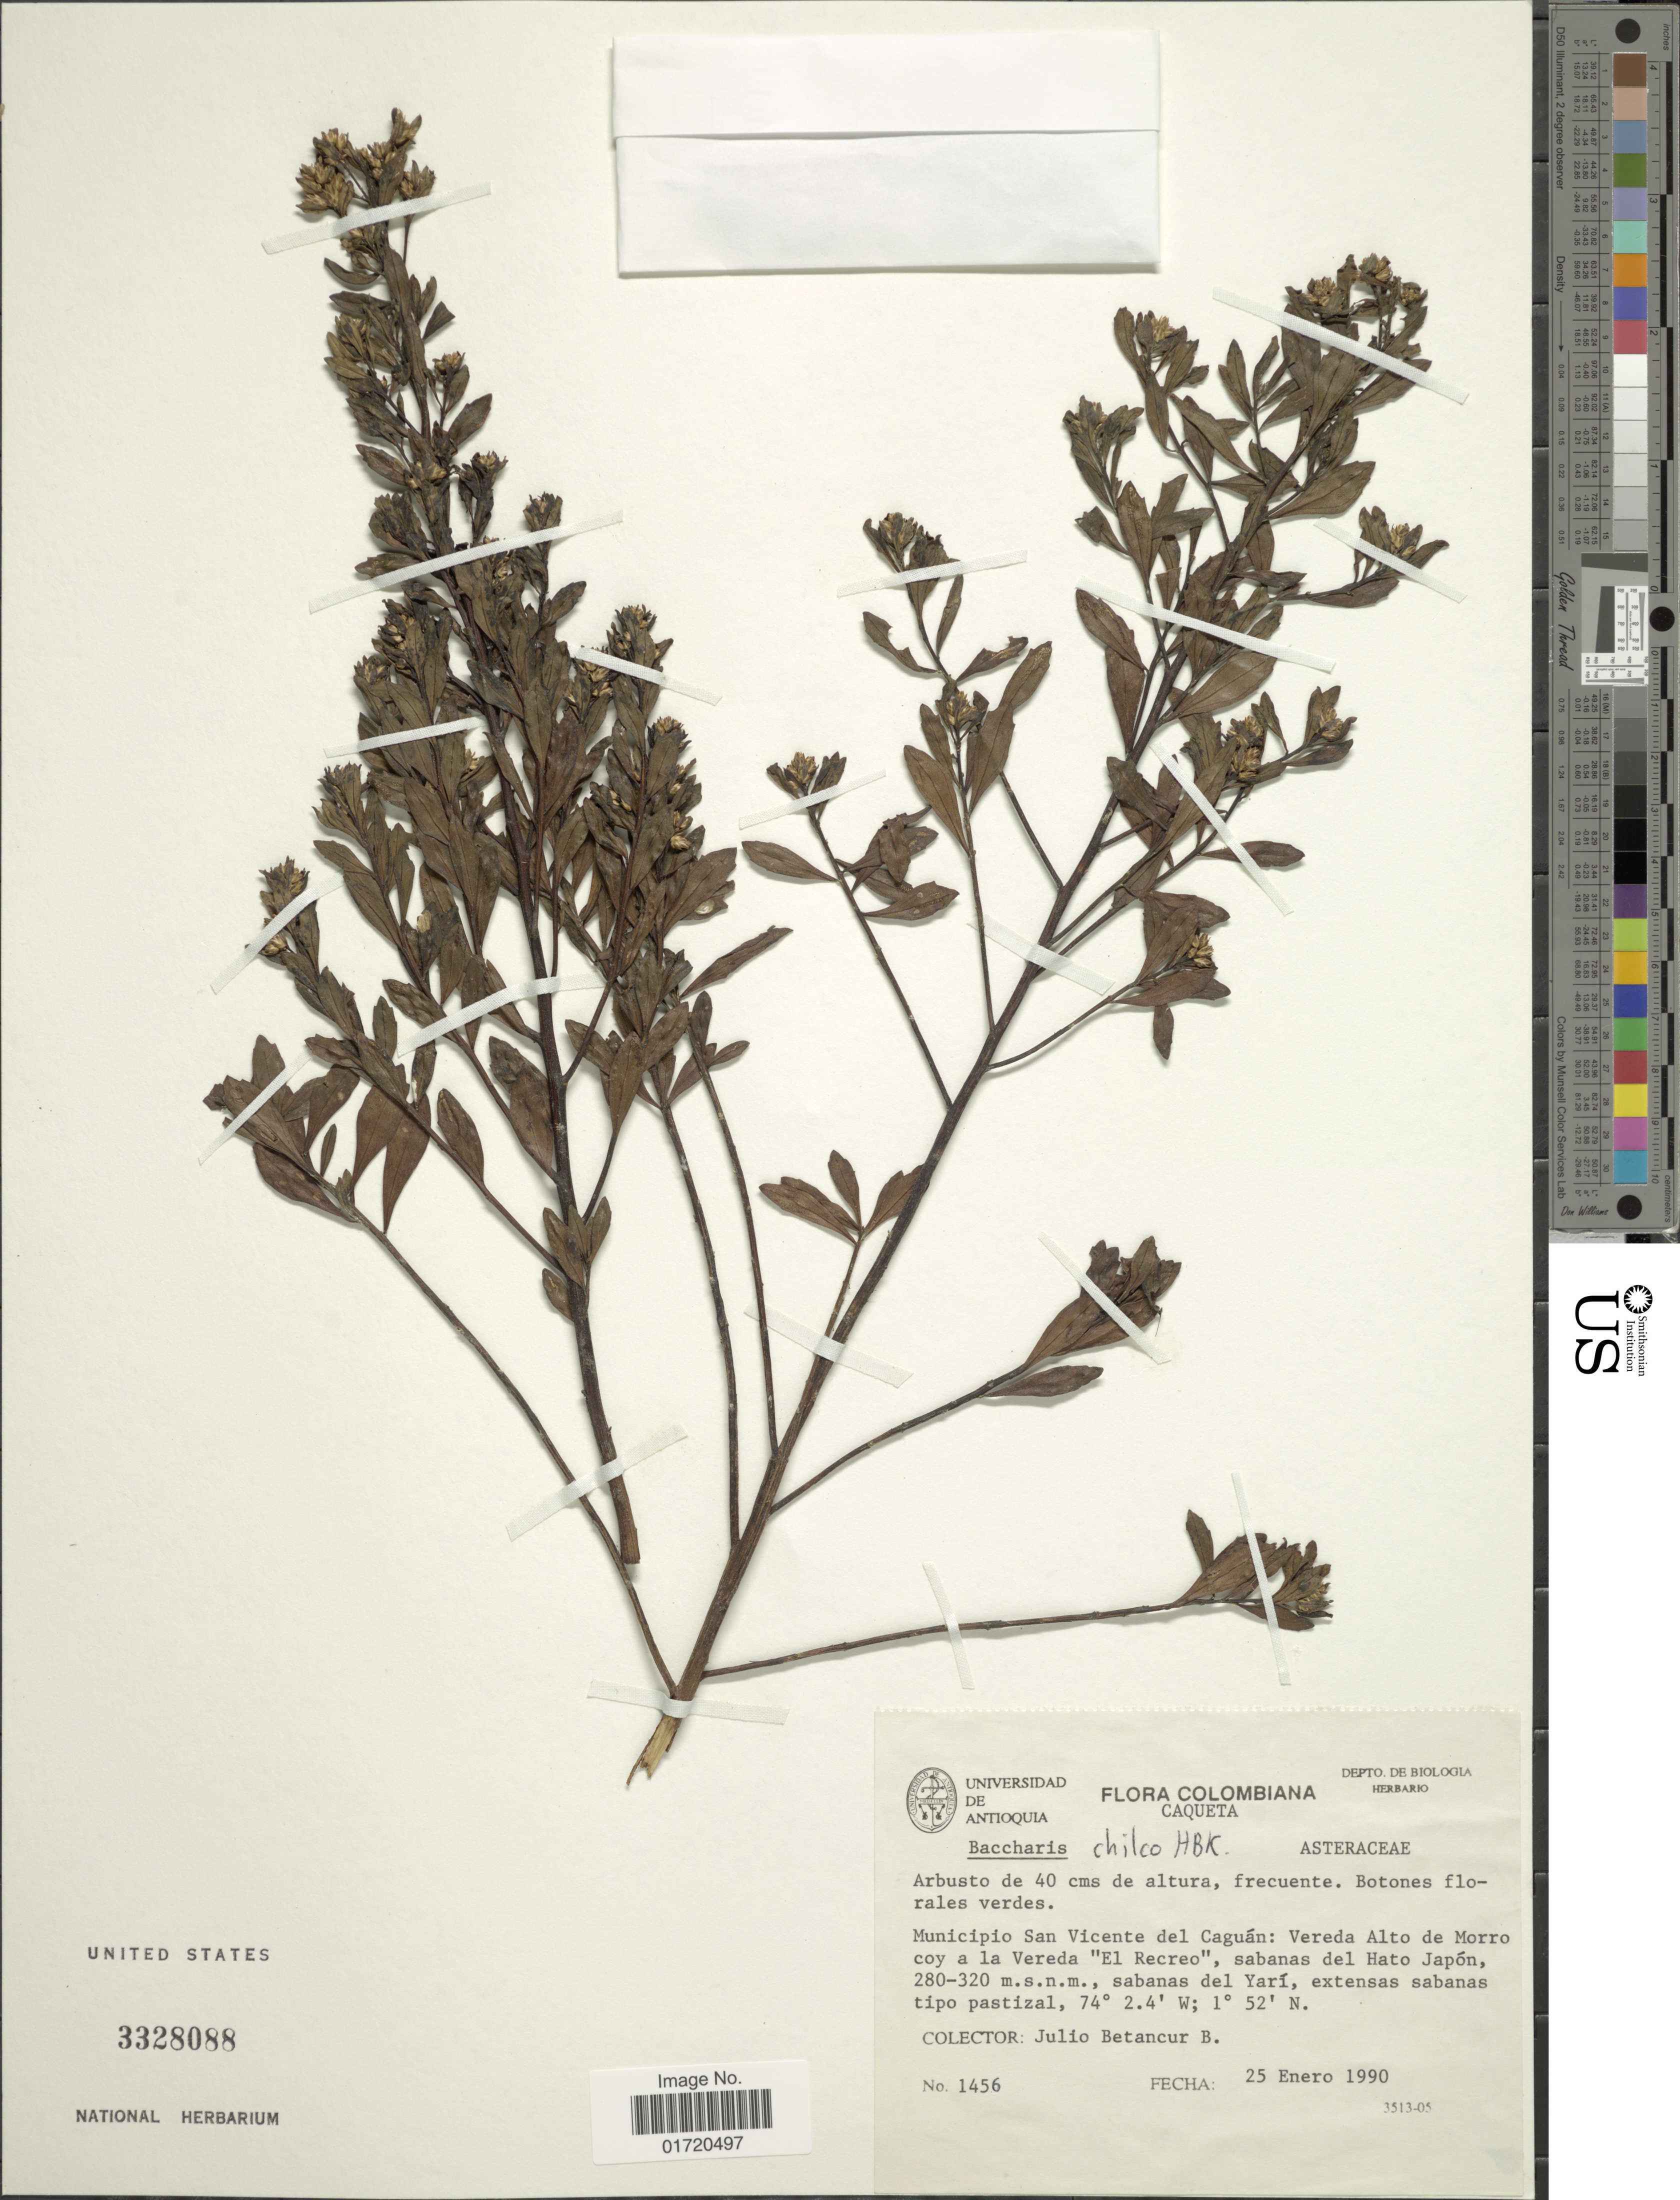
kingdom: Plantae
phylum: Tracheophyta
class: Magnoliopsida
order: Asterales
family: Asteraceae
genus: Baccharis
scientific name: Baccharis chilco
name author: Kunth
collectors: J. Betancur-B.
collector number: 1456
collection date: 1990-01-25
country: Colombia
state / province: Caquetá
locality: Municipio San Vicente del Caguan: Vereda Alto de Morro coy a la Vereda "El Recreo", sabanas del Hato Japon, sabanas del Yari, tipo pastizal.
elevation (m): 280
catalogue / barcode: US 3328088